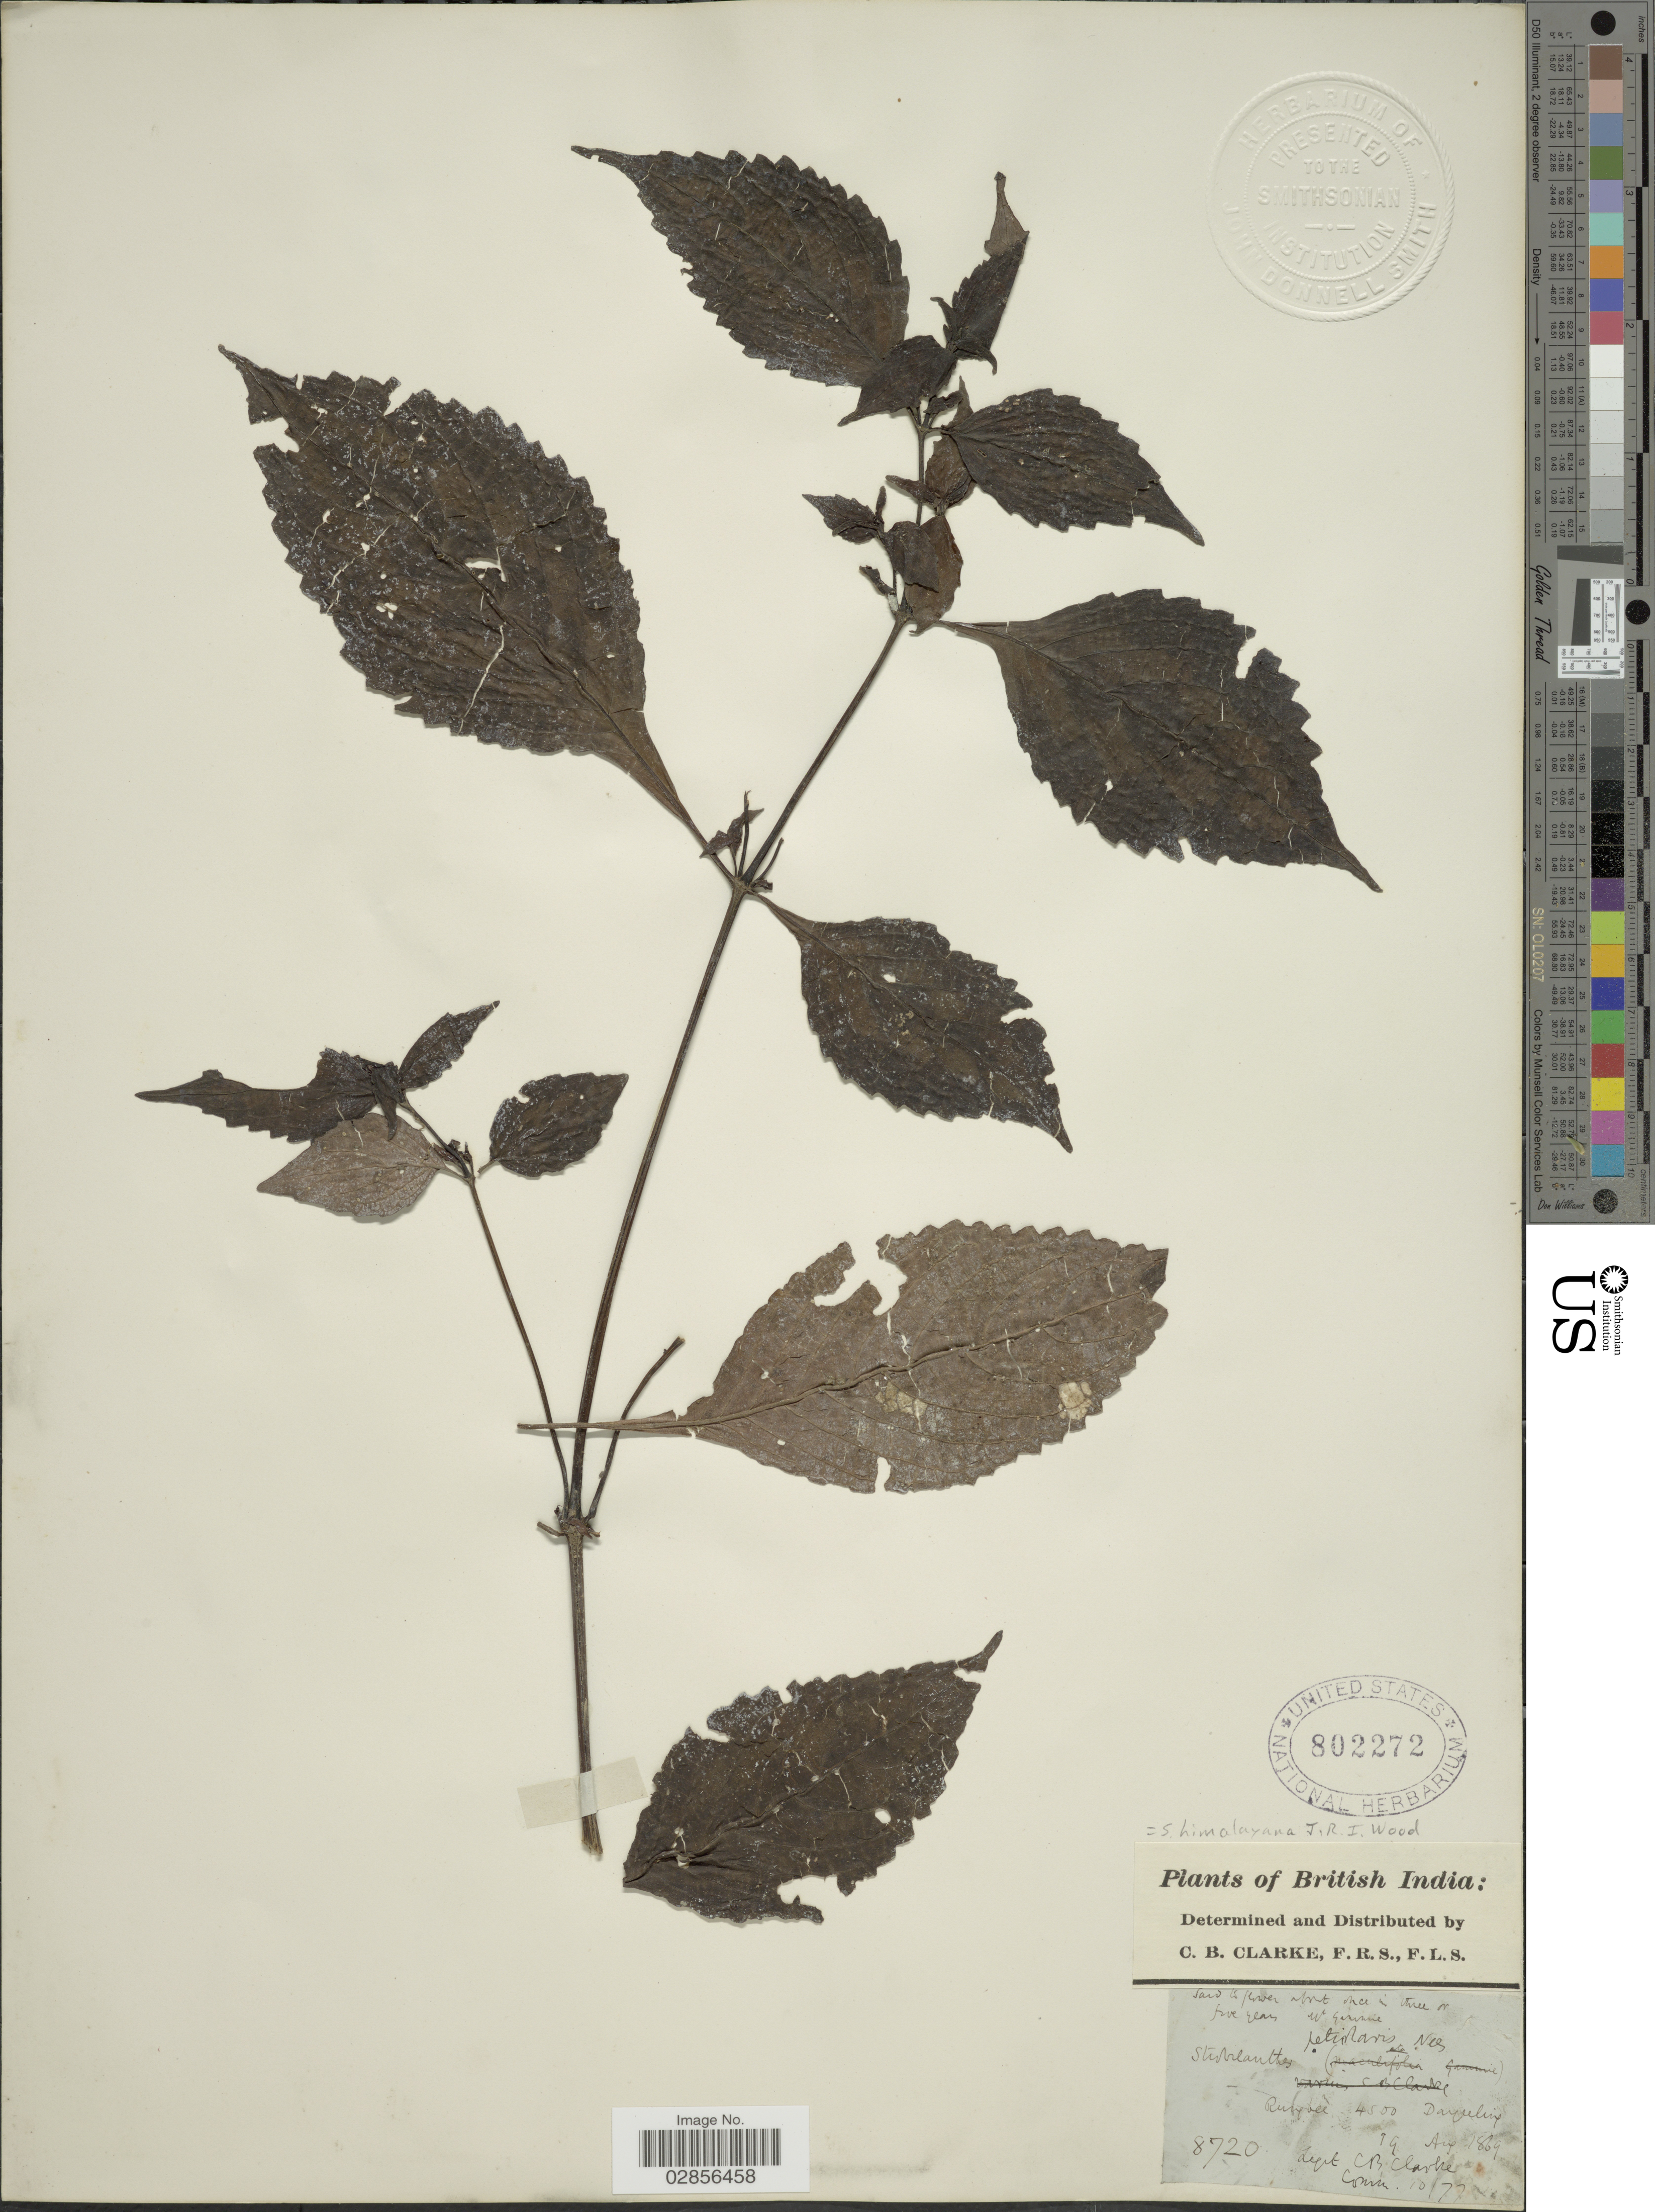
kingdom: Plantae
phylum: Tracheophyta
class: Magnoliopsida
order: Lamiales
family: Acanthaceae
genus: Strobilanthes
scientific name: Strobilanthes himalayana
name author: J.R.I. Wood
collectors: C. B. Clarke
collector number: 8720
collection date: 1969-08-19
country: India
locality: British India. Ruzyvée. Darjeeling.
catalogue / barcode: US 802272